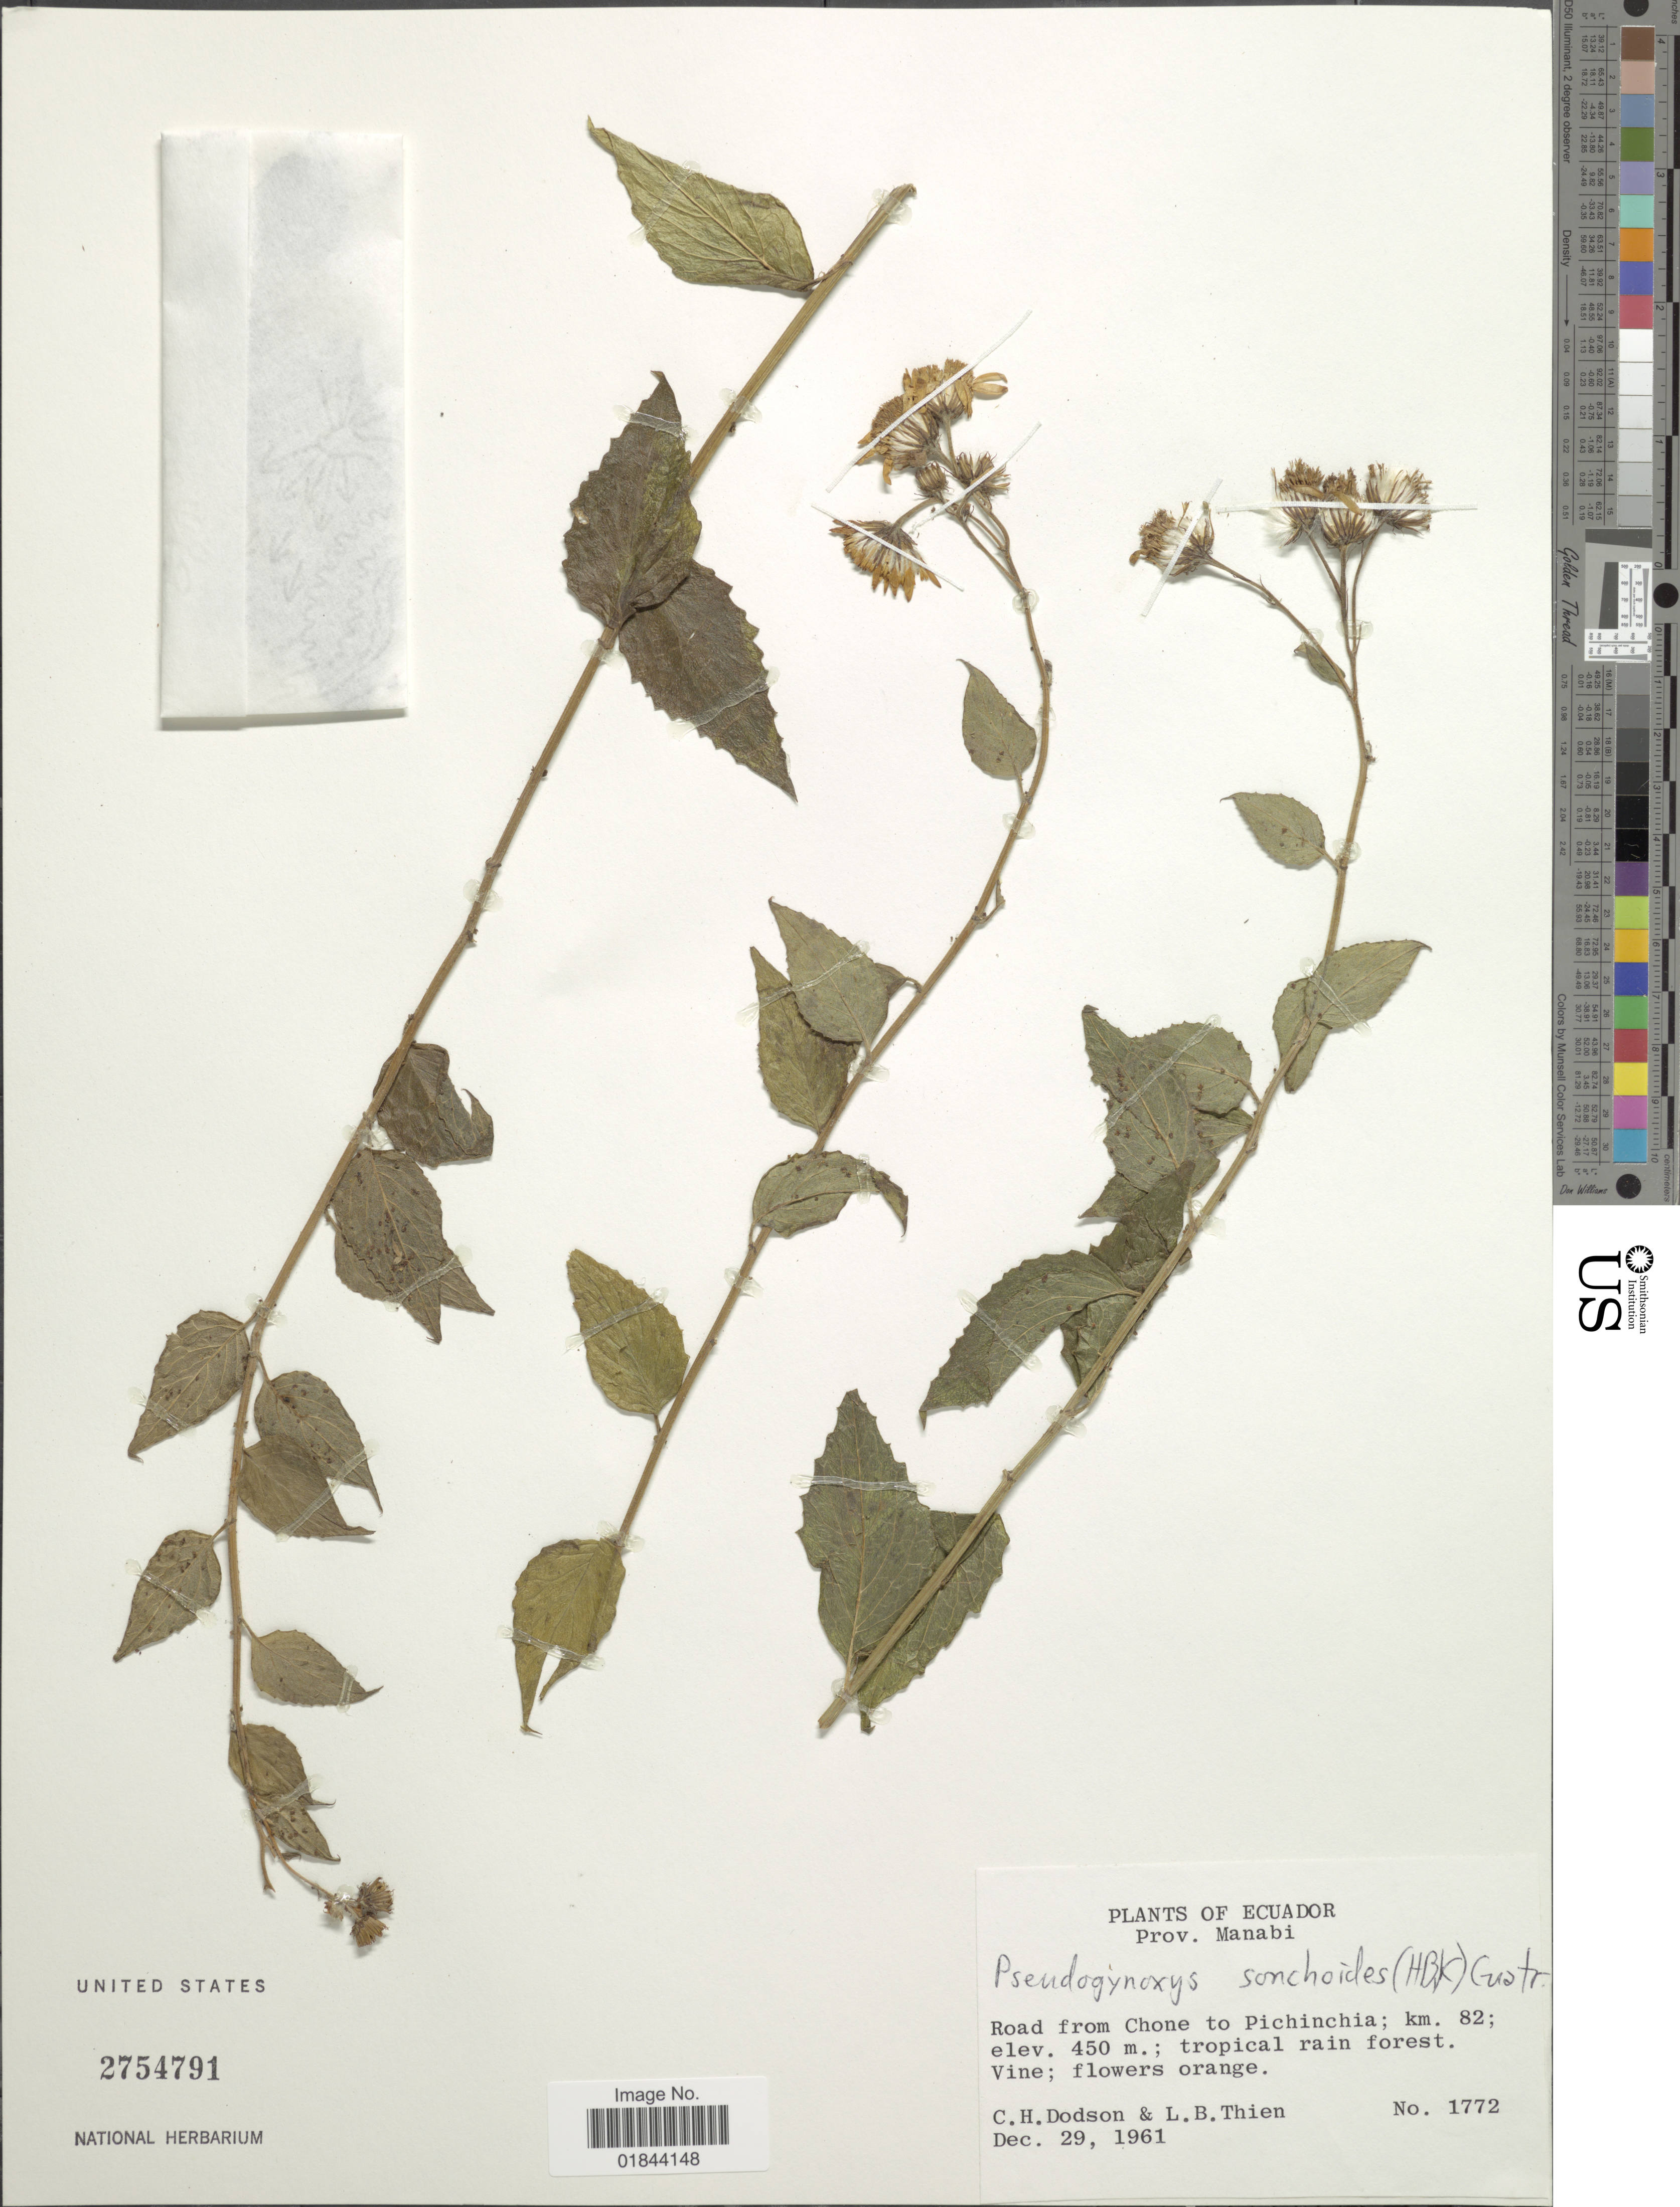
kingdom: Plantae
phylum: Tracheophyta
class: Magnoliopsida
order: Asterales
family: Asteraceae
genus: Pseudogynoxys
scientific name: Pseudogynoxys sonchoides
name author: (Kunth) Cuatrec.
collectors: C. H. Dodson & L. Thien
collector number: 1772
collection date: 1961-12-29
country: Ecuador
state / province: Manabí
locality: Road from Chone to Pichinchia; km. 82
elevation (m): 450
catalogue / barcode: US 2754791